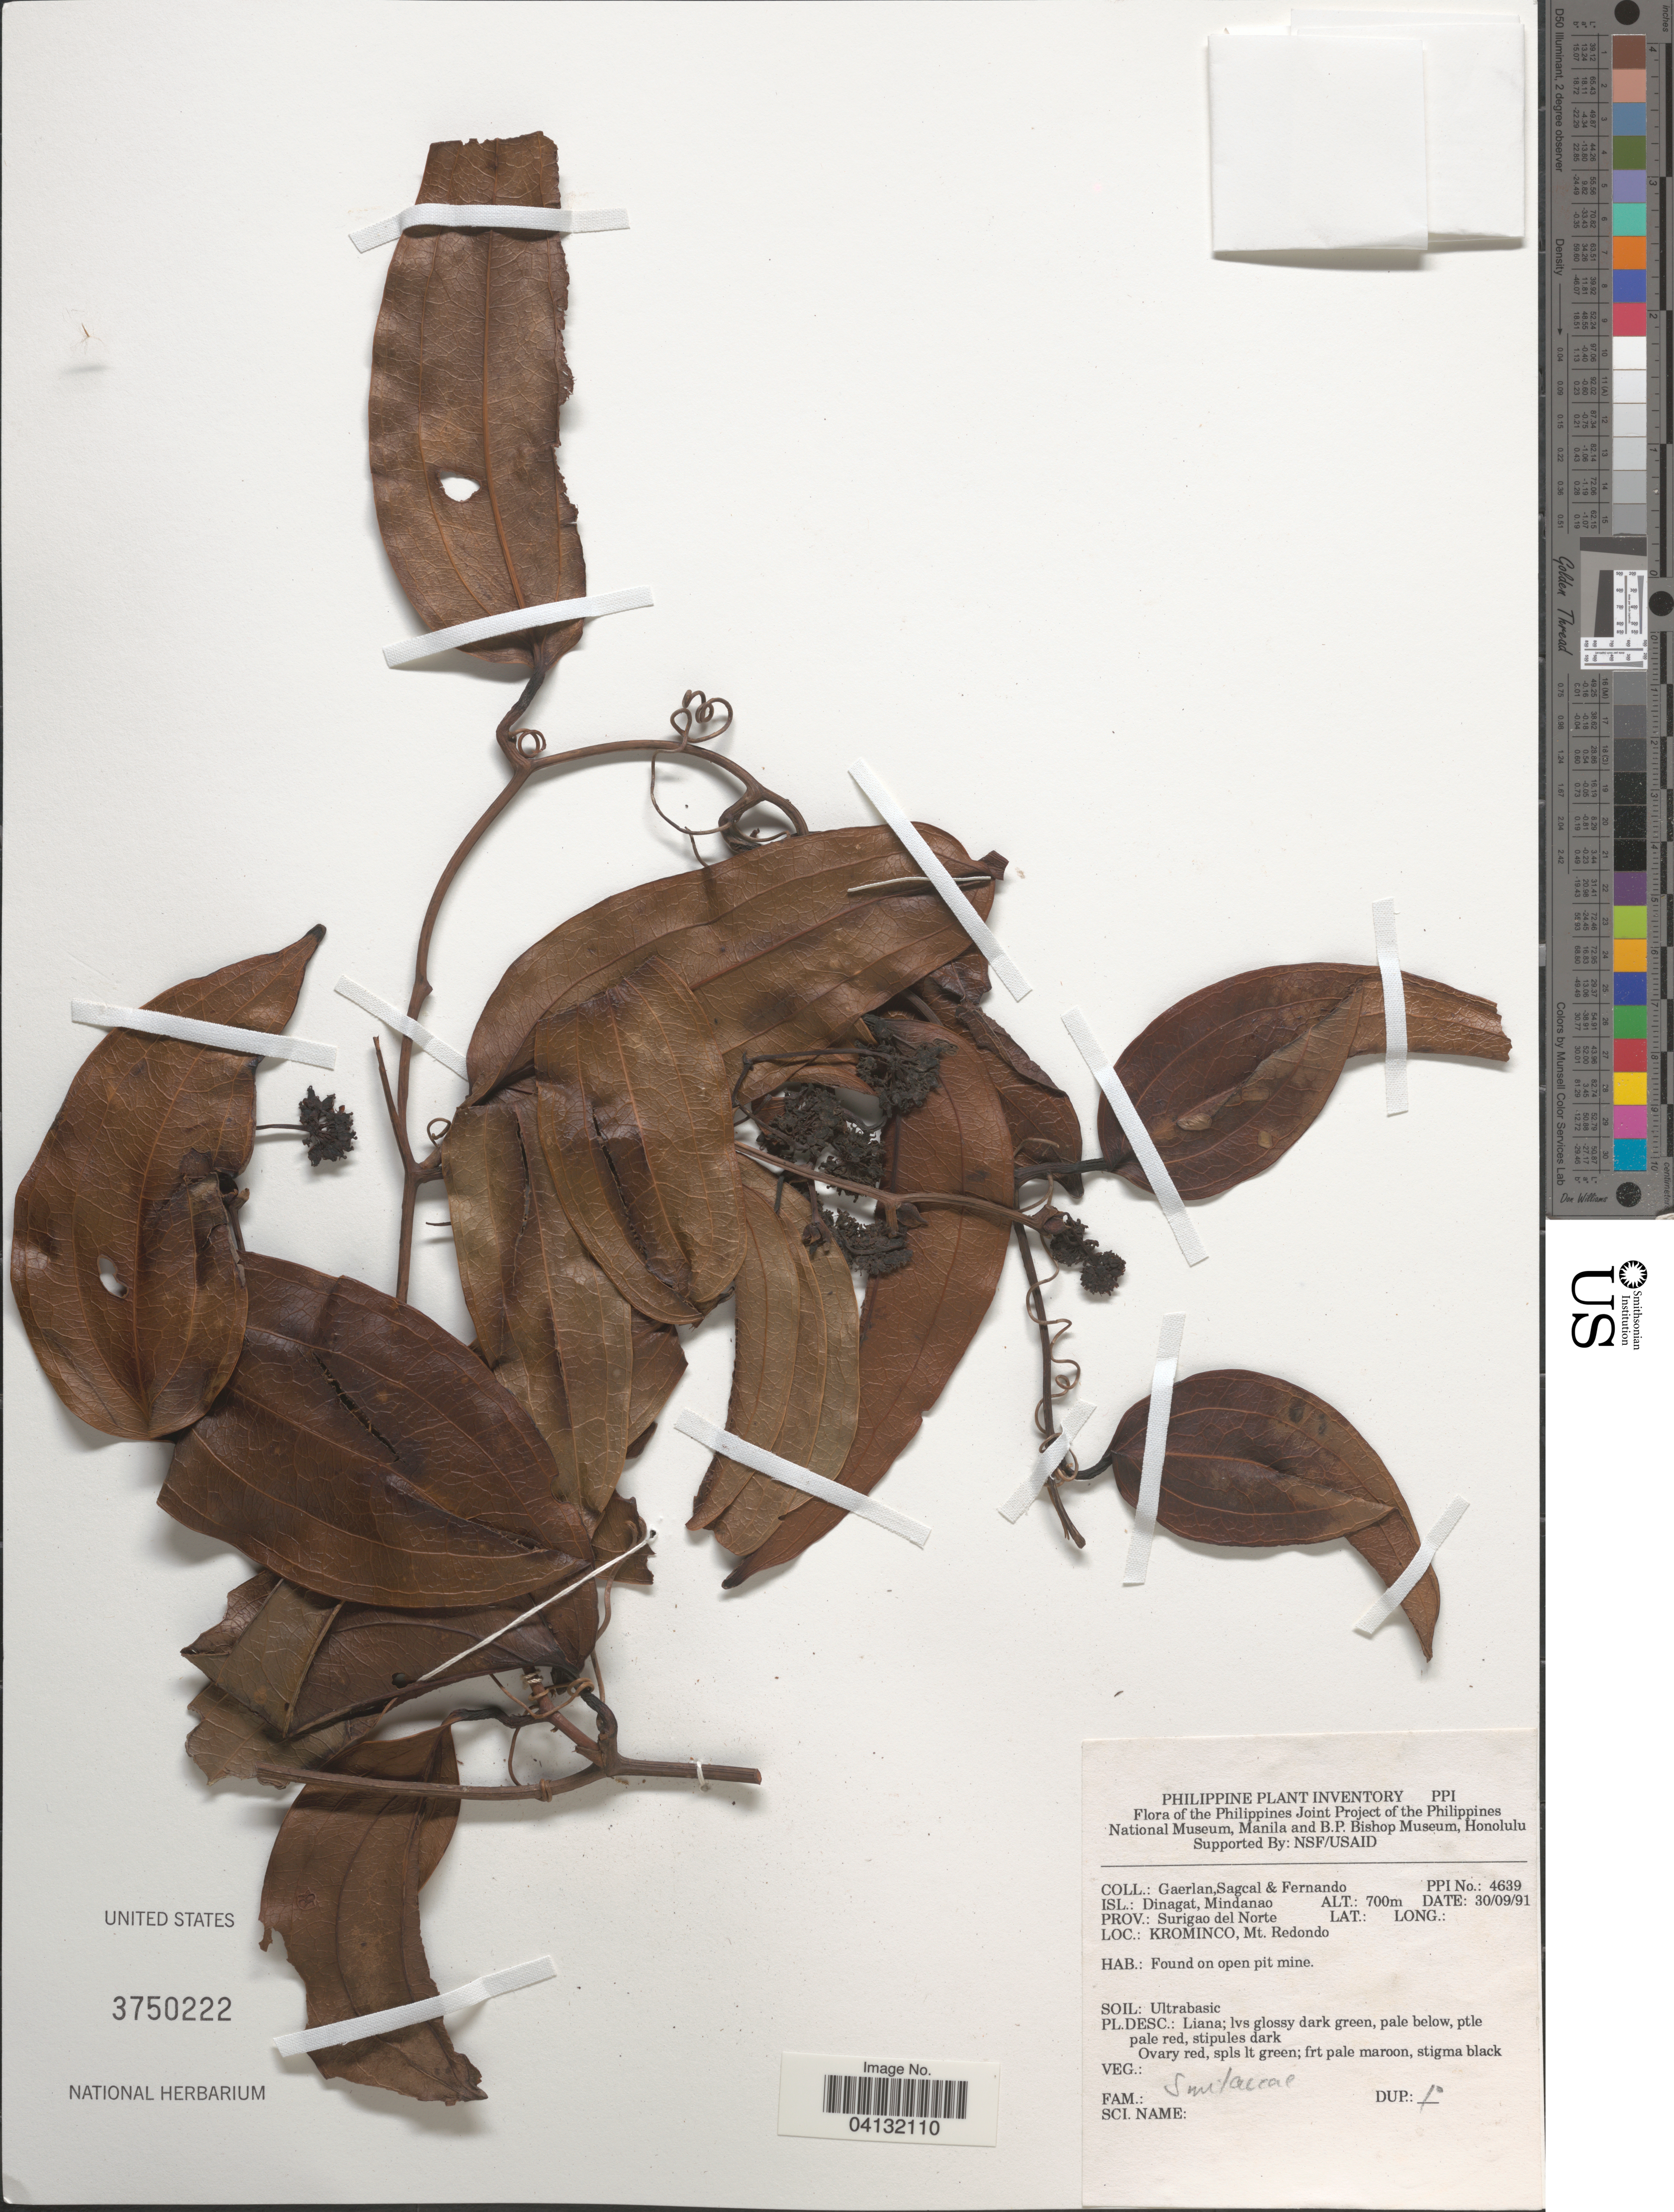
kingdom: Plantae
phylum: Tracheophyta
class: Liliopsida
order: Liliales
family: Smilacaceae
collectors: Gaerlan, E. Sagcal & -- Fernando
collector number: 4639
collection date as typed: Transcribed d/m/y: 30/9/91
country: Philippines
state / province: Caraga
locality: Isl.: Dinagat, Mindanao. Prov.: Surigao del Norte. KROMINCO, Mt. Redondo.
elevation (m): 700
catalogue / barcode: US 3750222